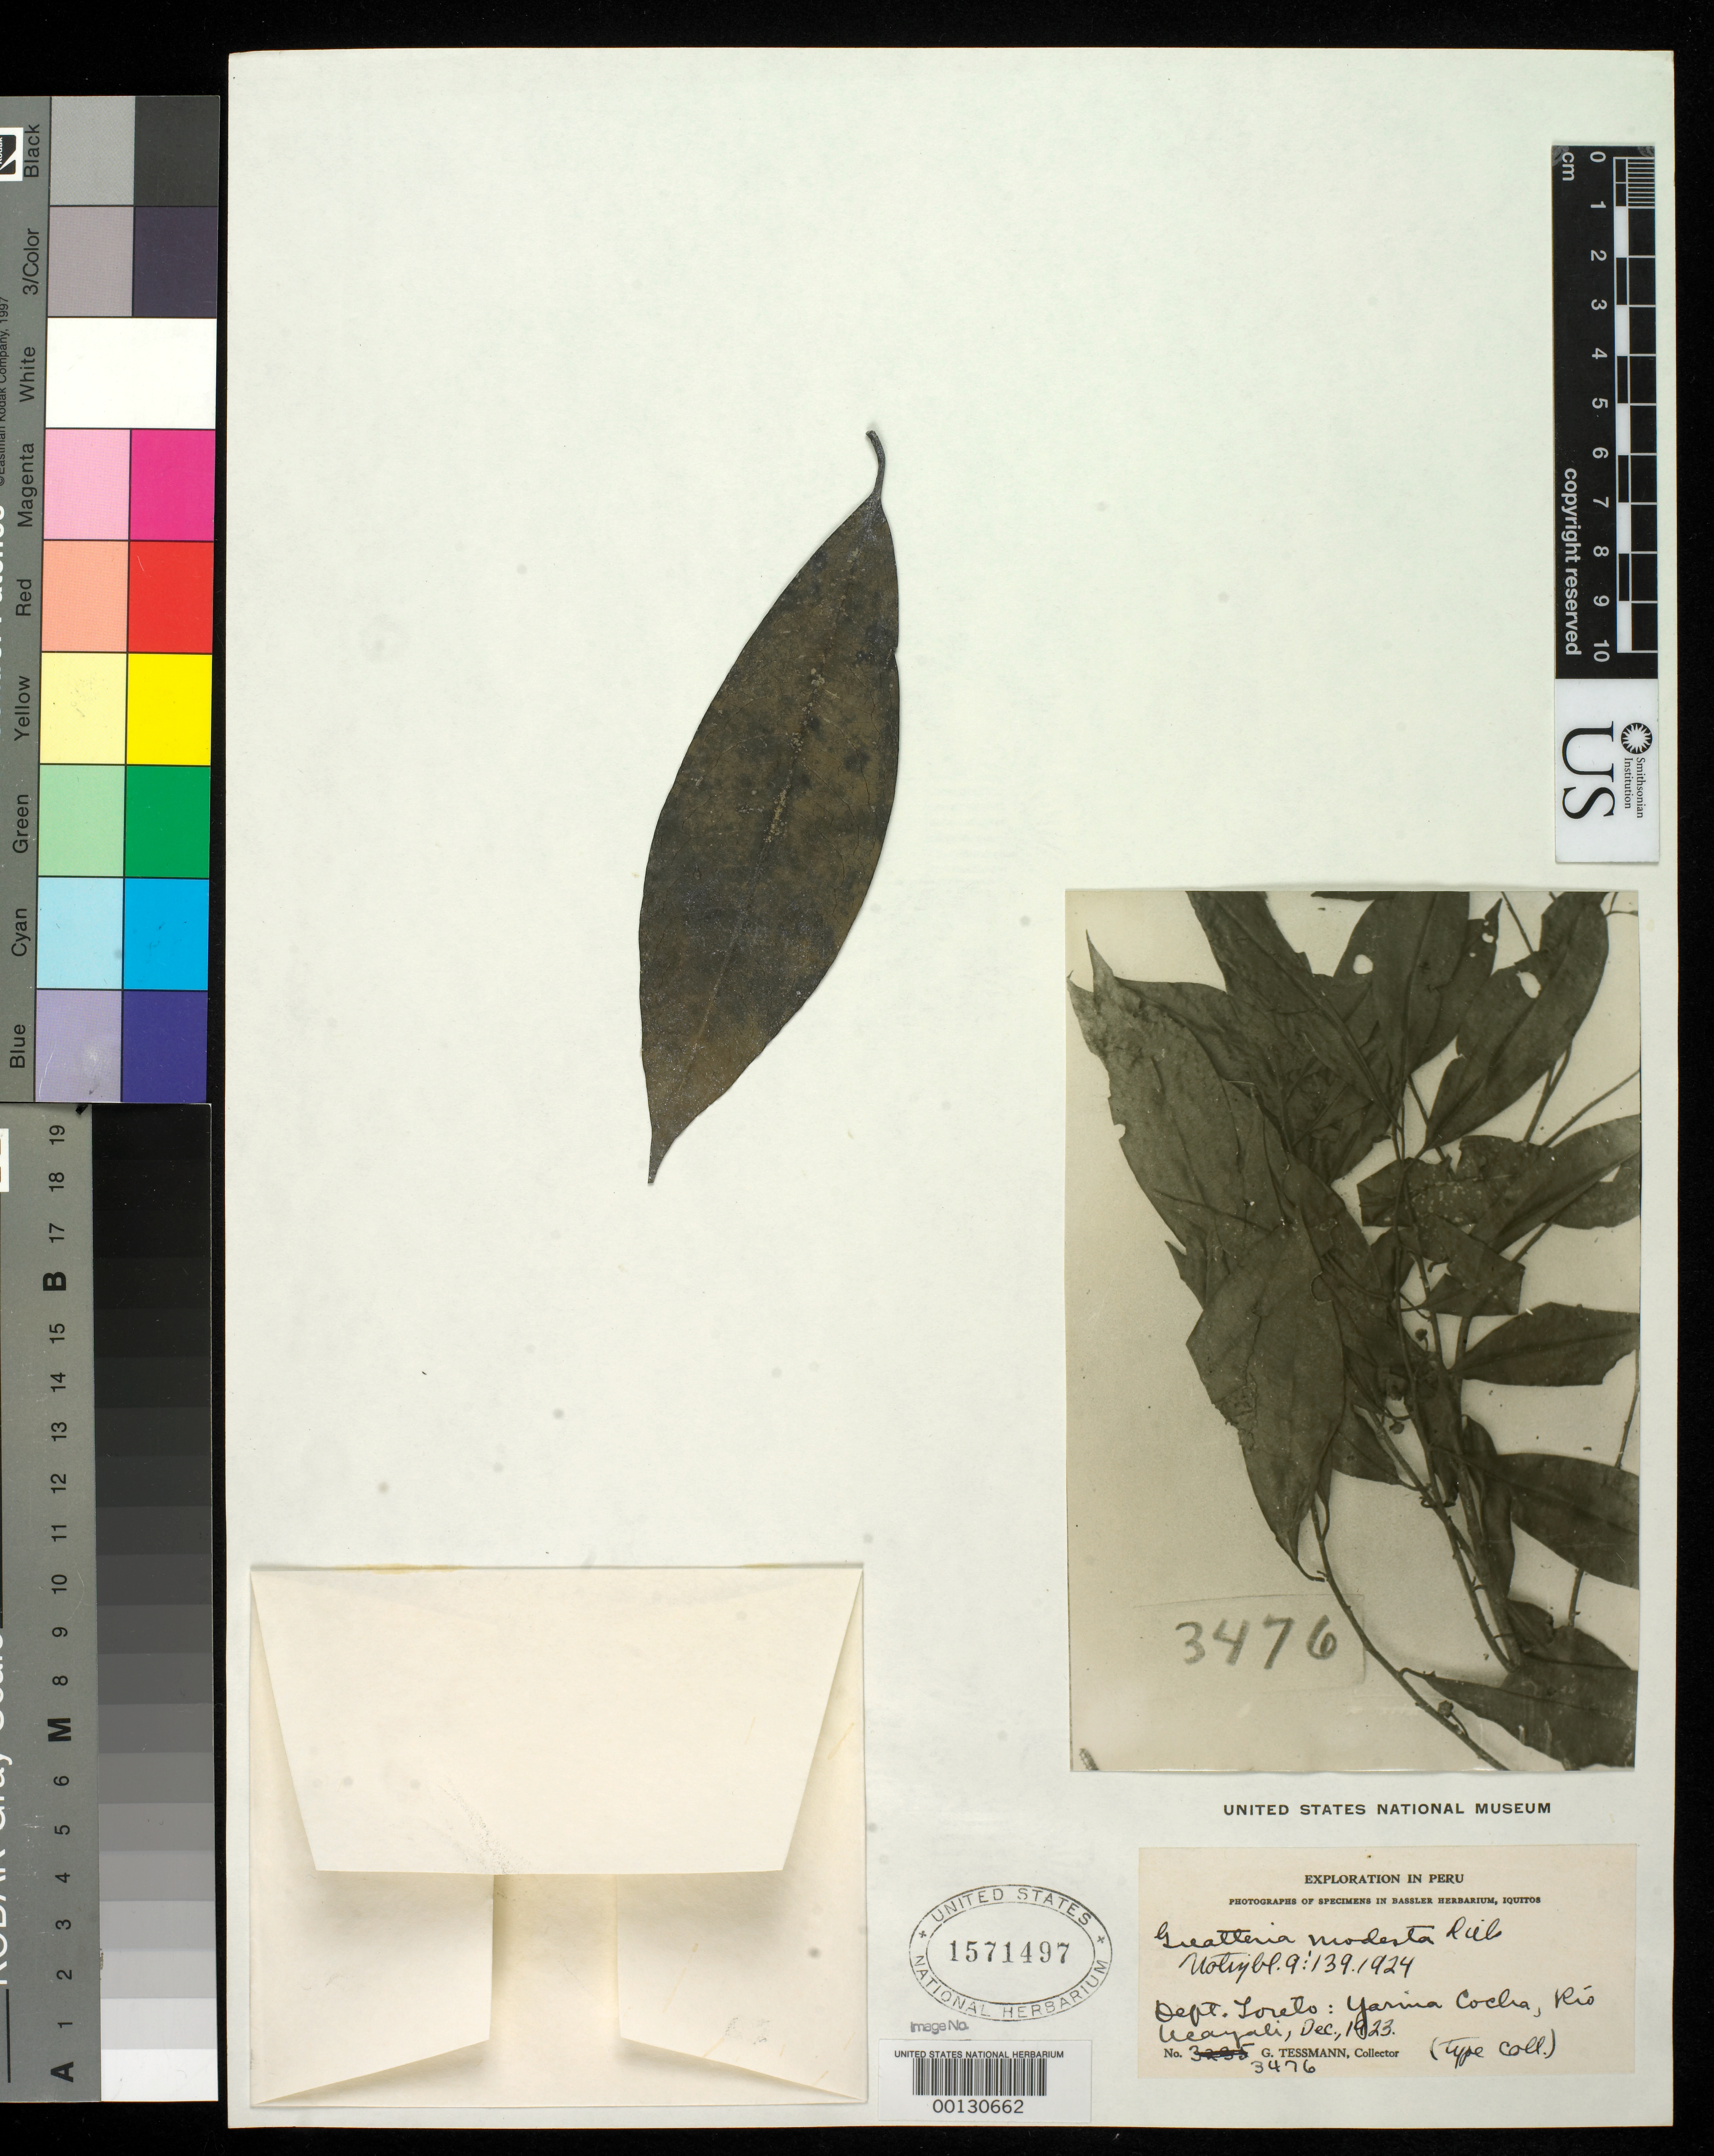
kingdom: Plantae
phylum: Tracheophyta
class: Magnoliopsida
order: Magnoliales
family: Annonaceae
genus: Guatteria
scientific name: Guatteria modesta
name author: Diels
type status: Isotype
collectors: G. Tessmann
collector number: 3476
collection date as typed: Dec 1923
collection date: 1923-12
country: Peru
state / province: Loreto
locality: Yarina Cocha, Rio Ucayali.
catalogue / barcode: US 1571497